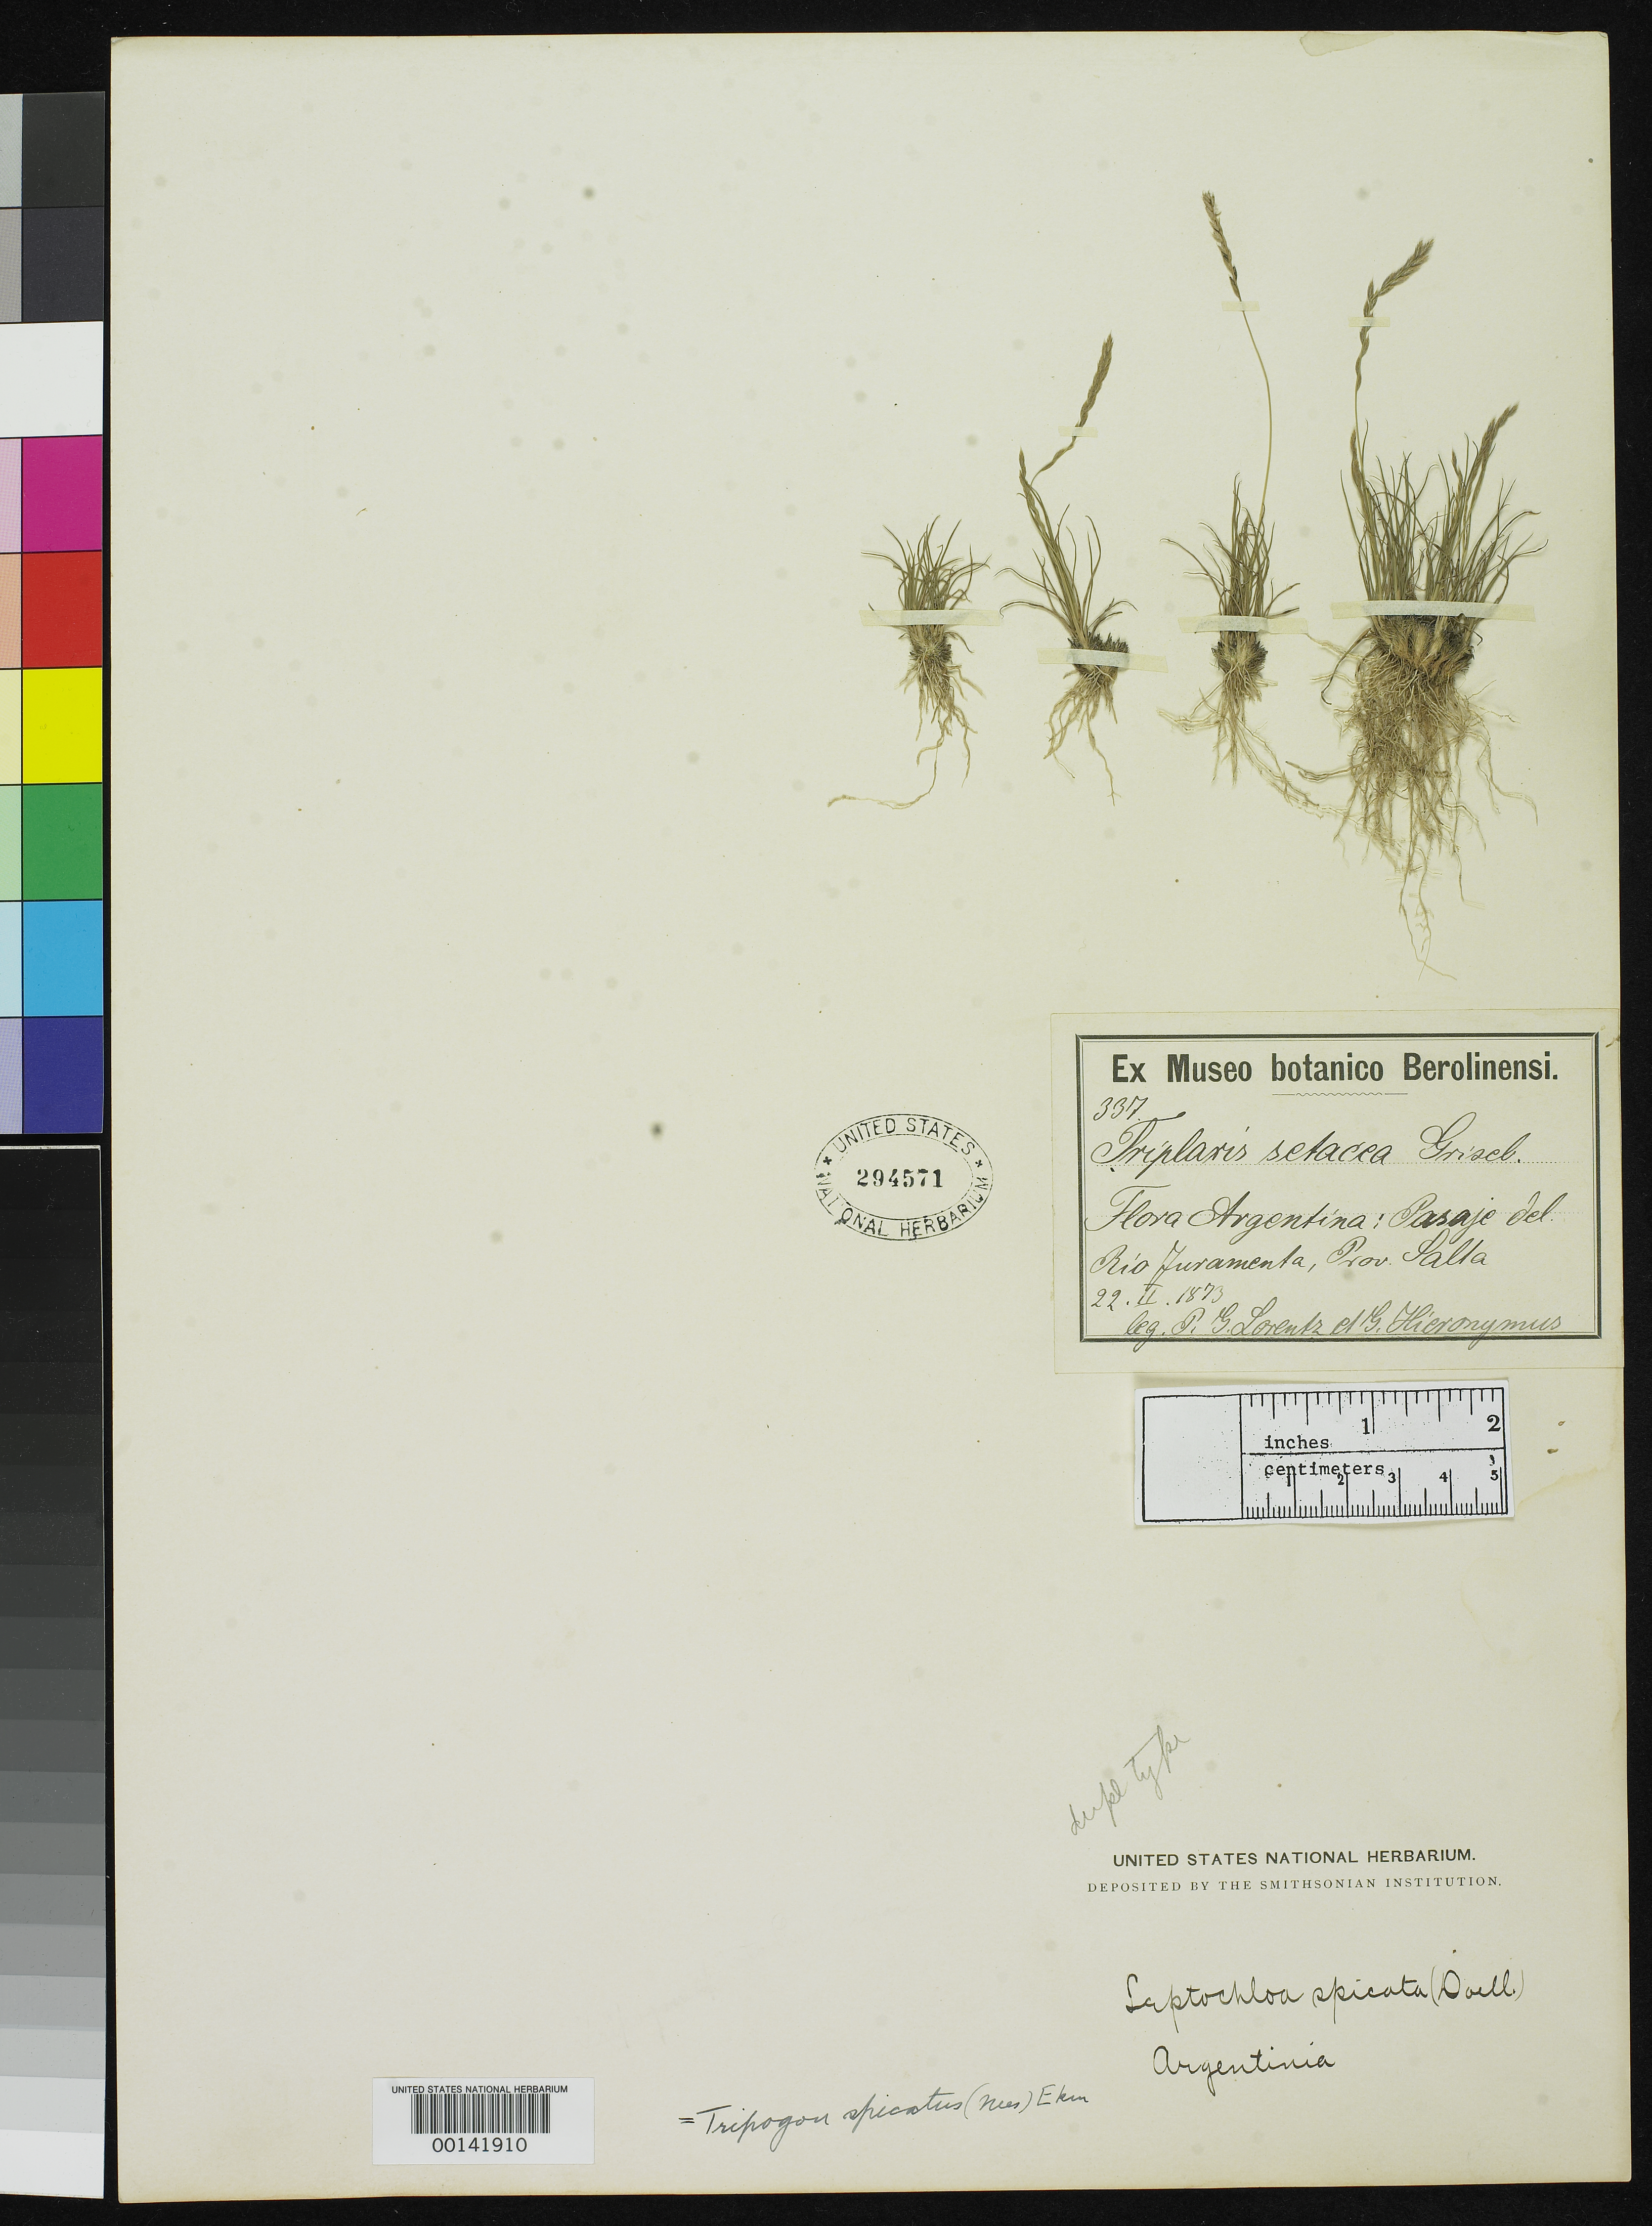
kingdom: Plantae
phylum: Tracheophyta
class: Liliopsida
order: Poales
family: Poaceae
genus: Triplasis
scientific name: Triplasis setacea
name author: Griseb.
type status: Isotype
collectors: P. G. Lorentz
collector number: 337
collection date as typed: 22 Feb 1873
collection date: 1873-02-22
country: Argentina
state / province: Catamarca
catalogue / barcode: US 294571